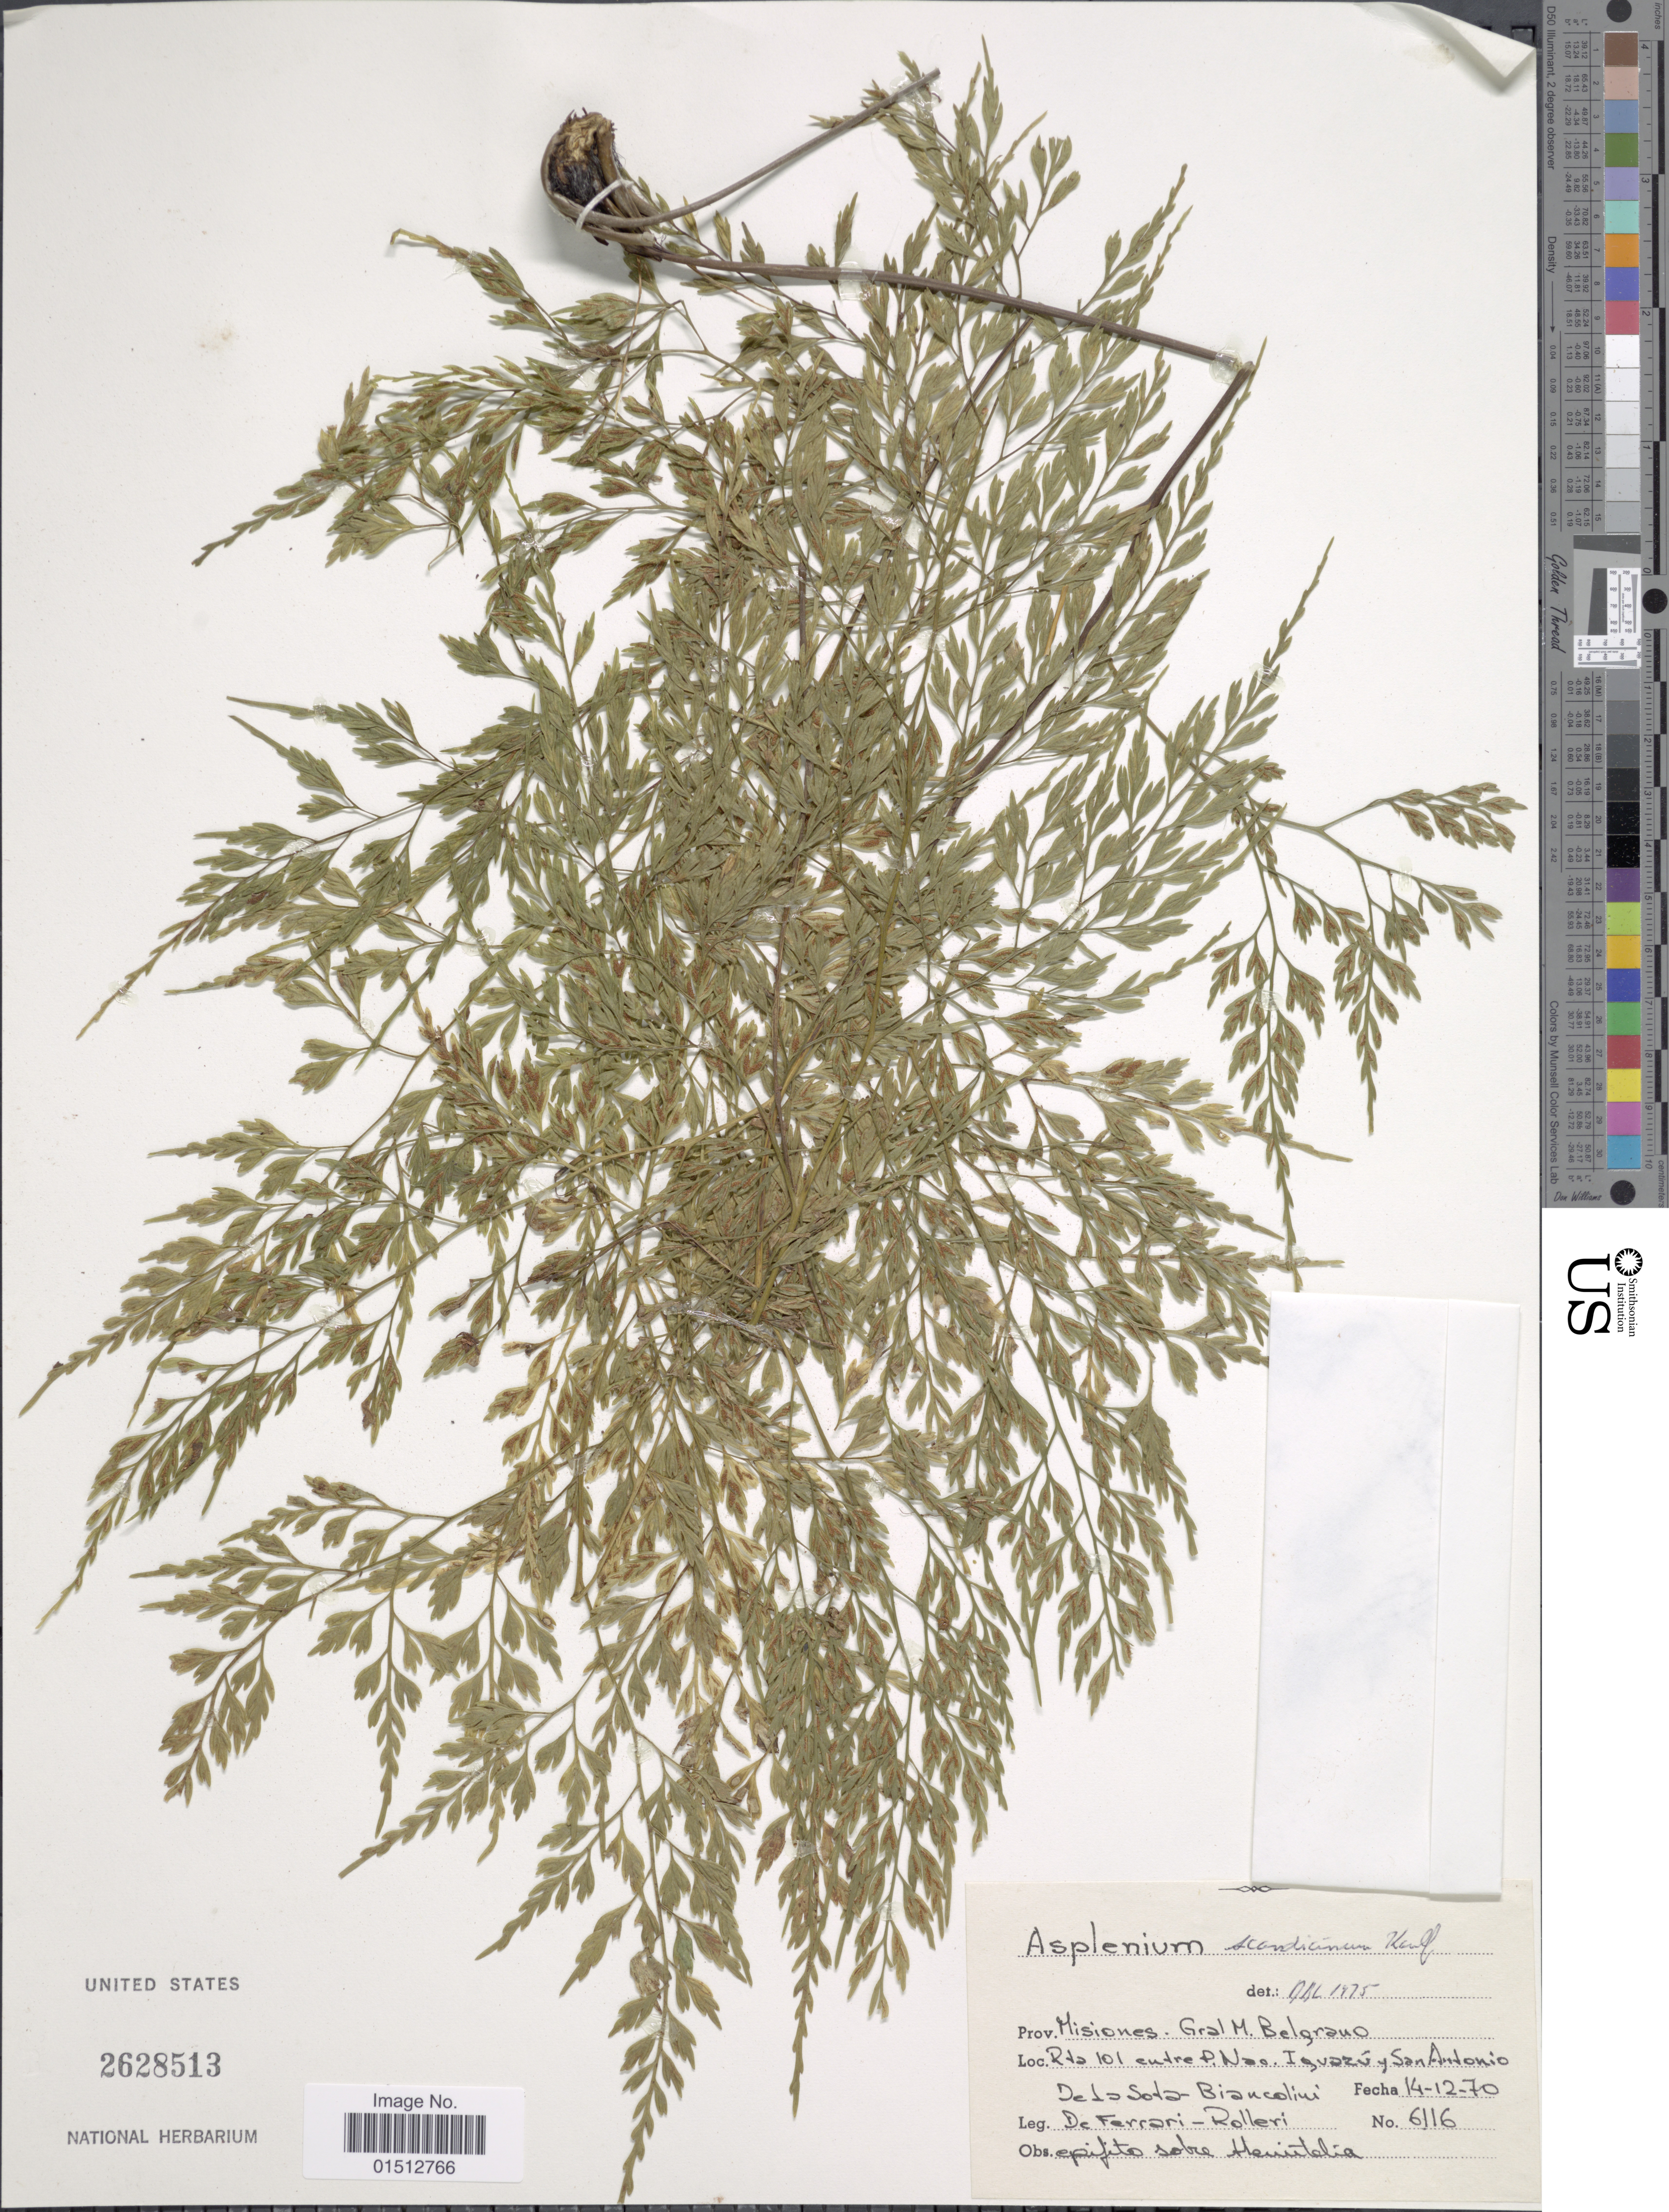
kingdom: Plantae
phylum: Tracheophyta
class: Polypodiopsida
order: Polypodiales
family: Aspleniaceae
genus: Asplenium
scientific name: Asplenium scandicinum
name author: Kaulf.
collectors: E. dela Sota, Bianco, Ferrari & Rolleri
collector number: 6116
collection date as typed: Transcribed d/m/y: 14/12/70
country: Argentina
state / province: Misiones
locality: Misiones. Gral M. Belgrano. Rta 101 entre P. Ndo. Iguazu y San Antonio.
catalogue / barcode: US 2628513